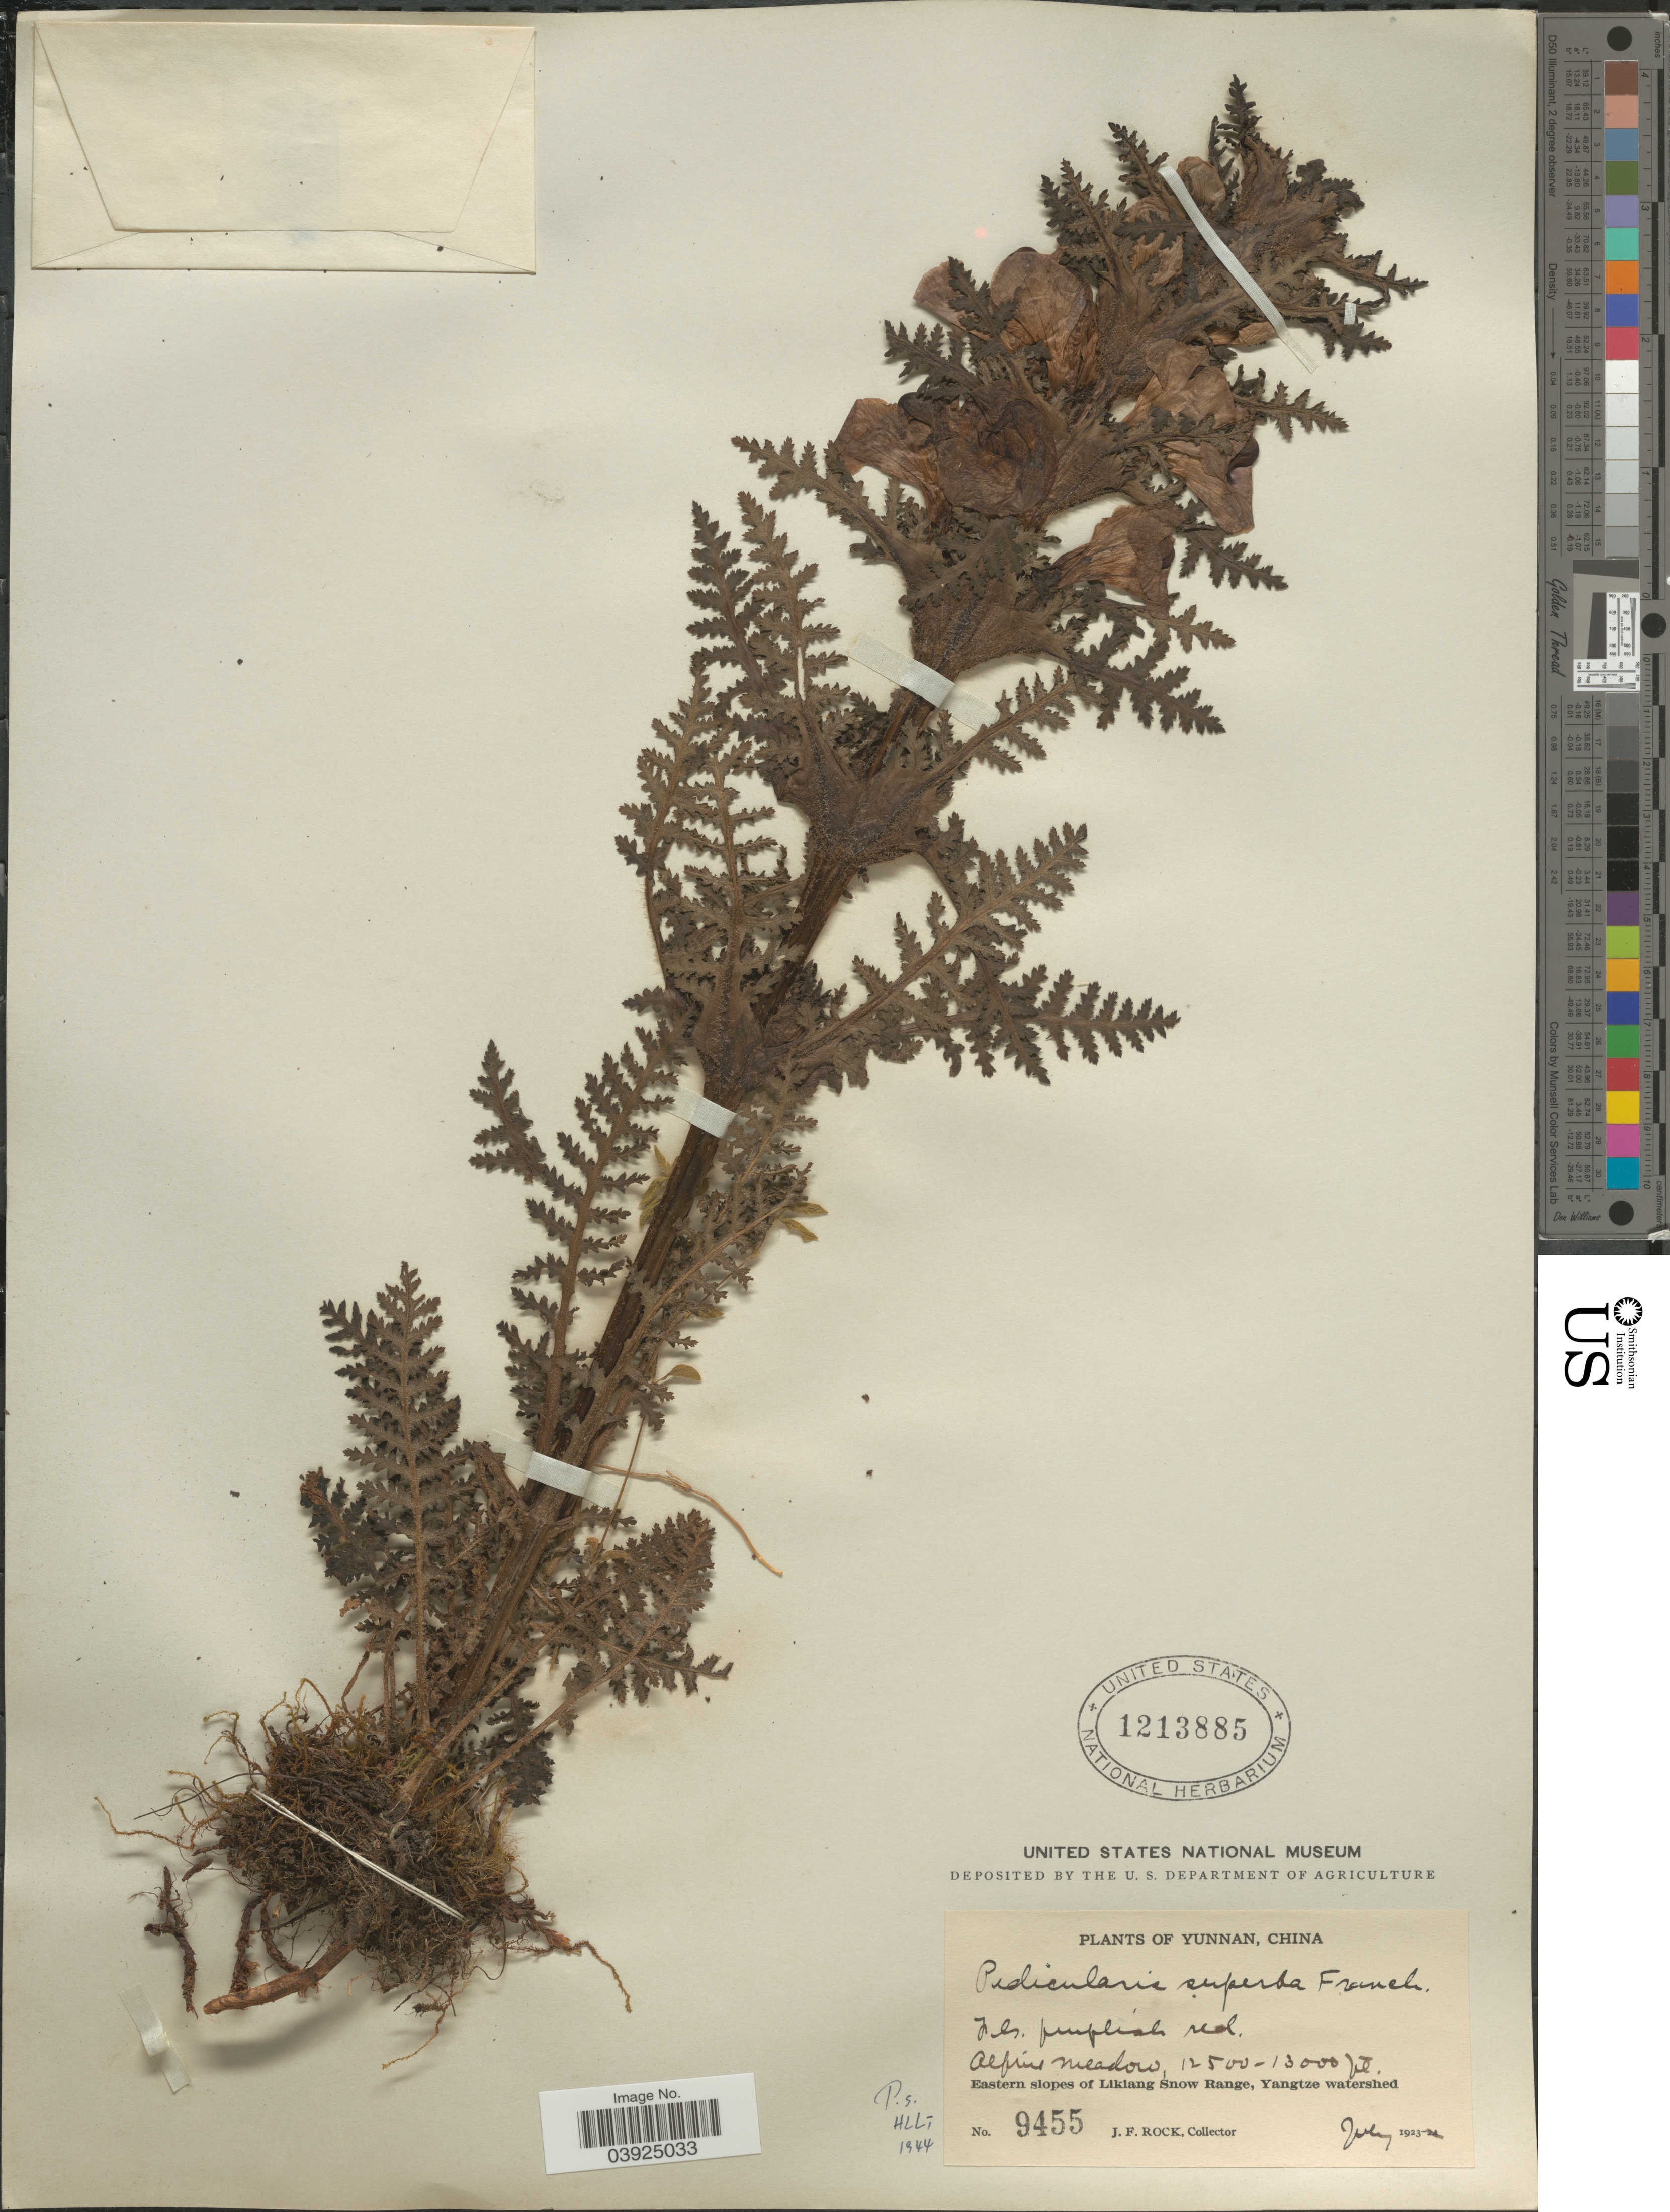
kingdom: Plantae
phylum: Tracheophyta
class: Magnoliopsida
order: Lamiales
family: Orobanchaceae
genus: Pedicularis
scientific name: Pedicularis superba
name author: Franch. ex Maxim.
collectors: J. Rock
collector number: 9455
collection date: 1923-07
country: China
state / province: Yunnan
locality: Eastern slopes of Likiang Snow Range, Yangtze watershed.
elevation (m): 3810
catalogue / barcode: US 1213885